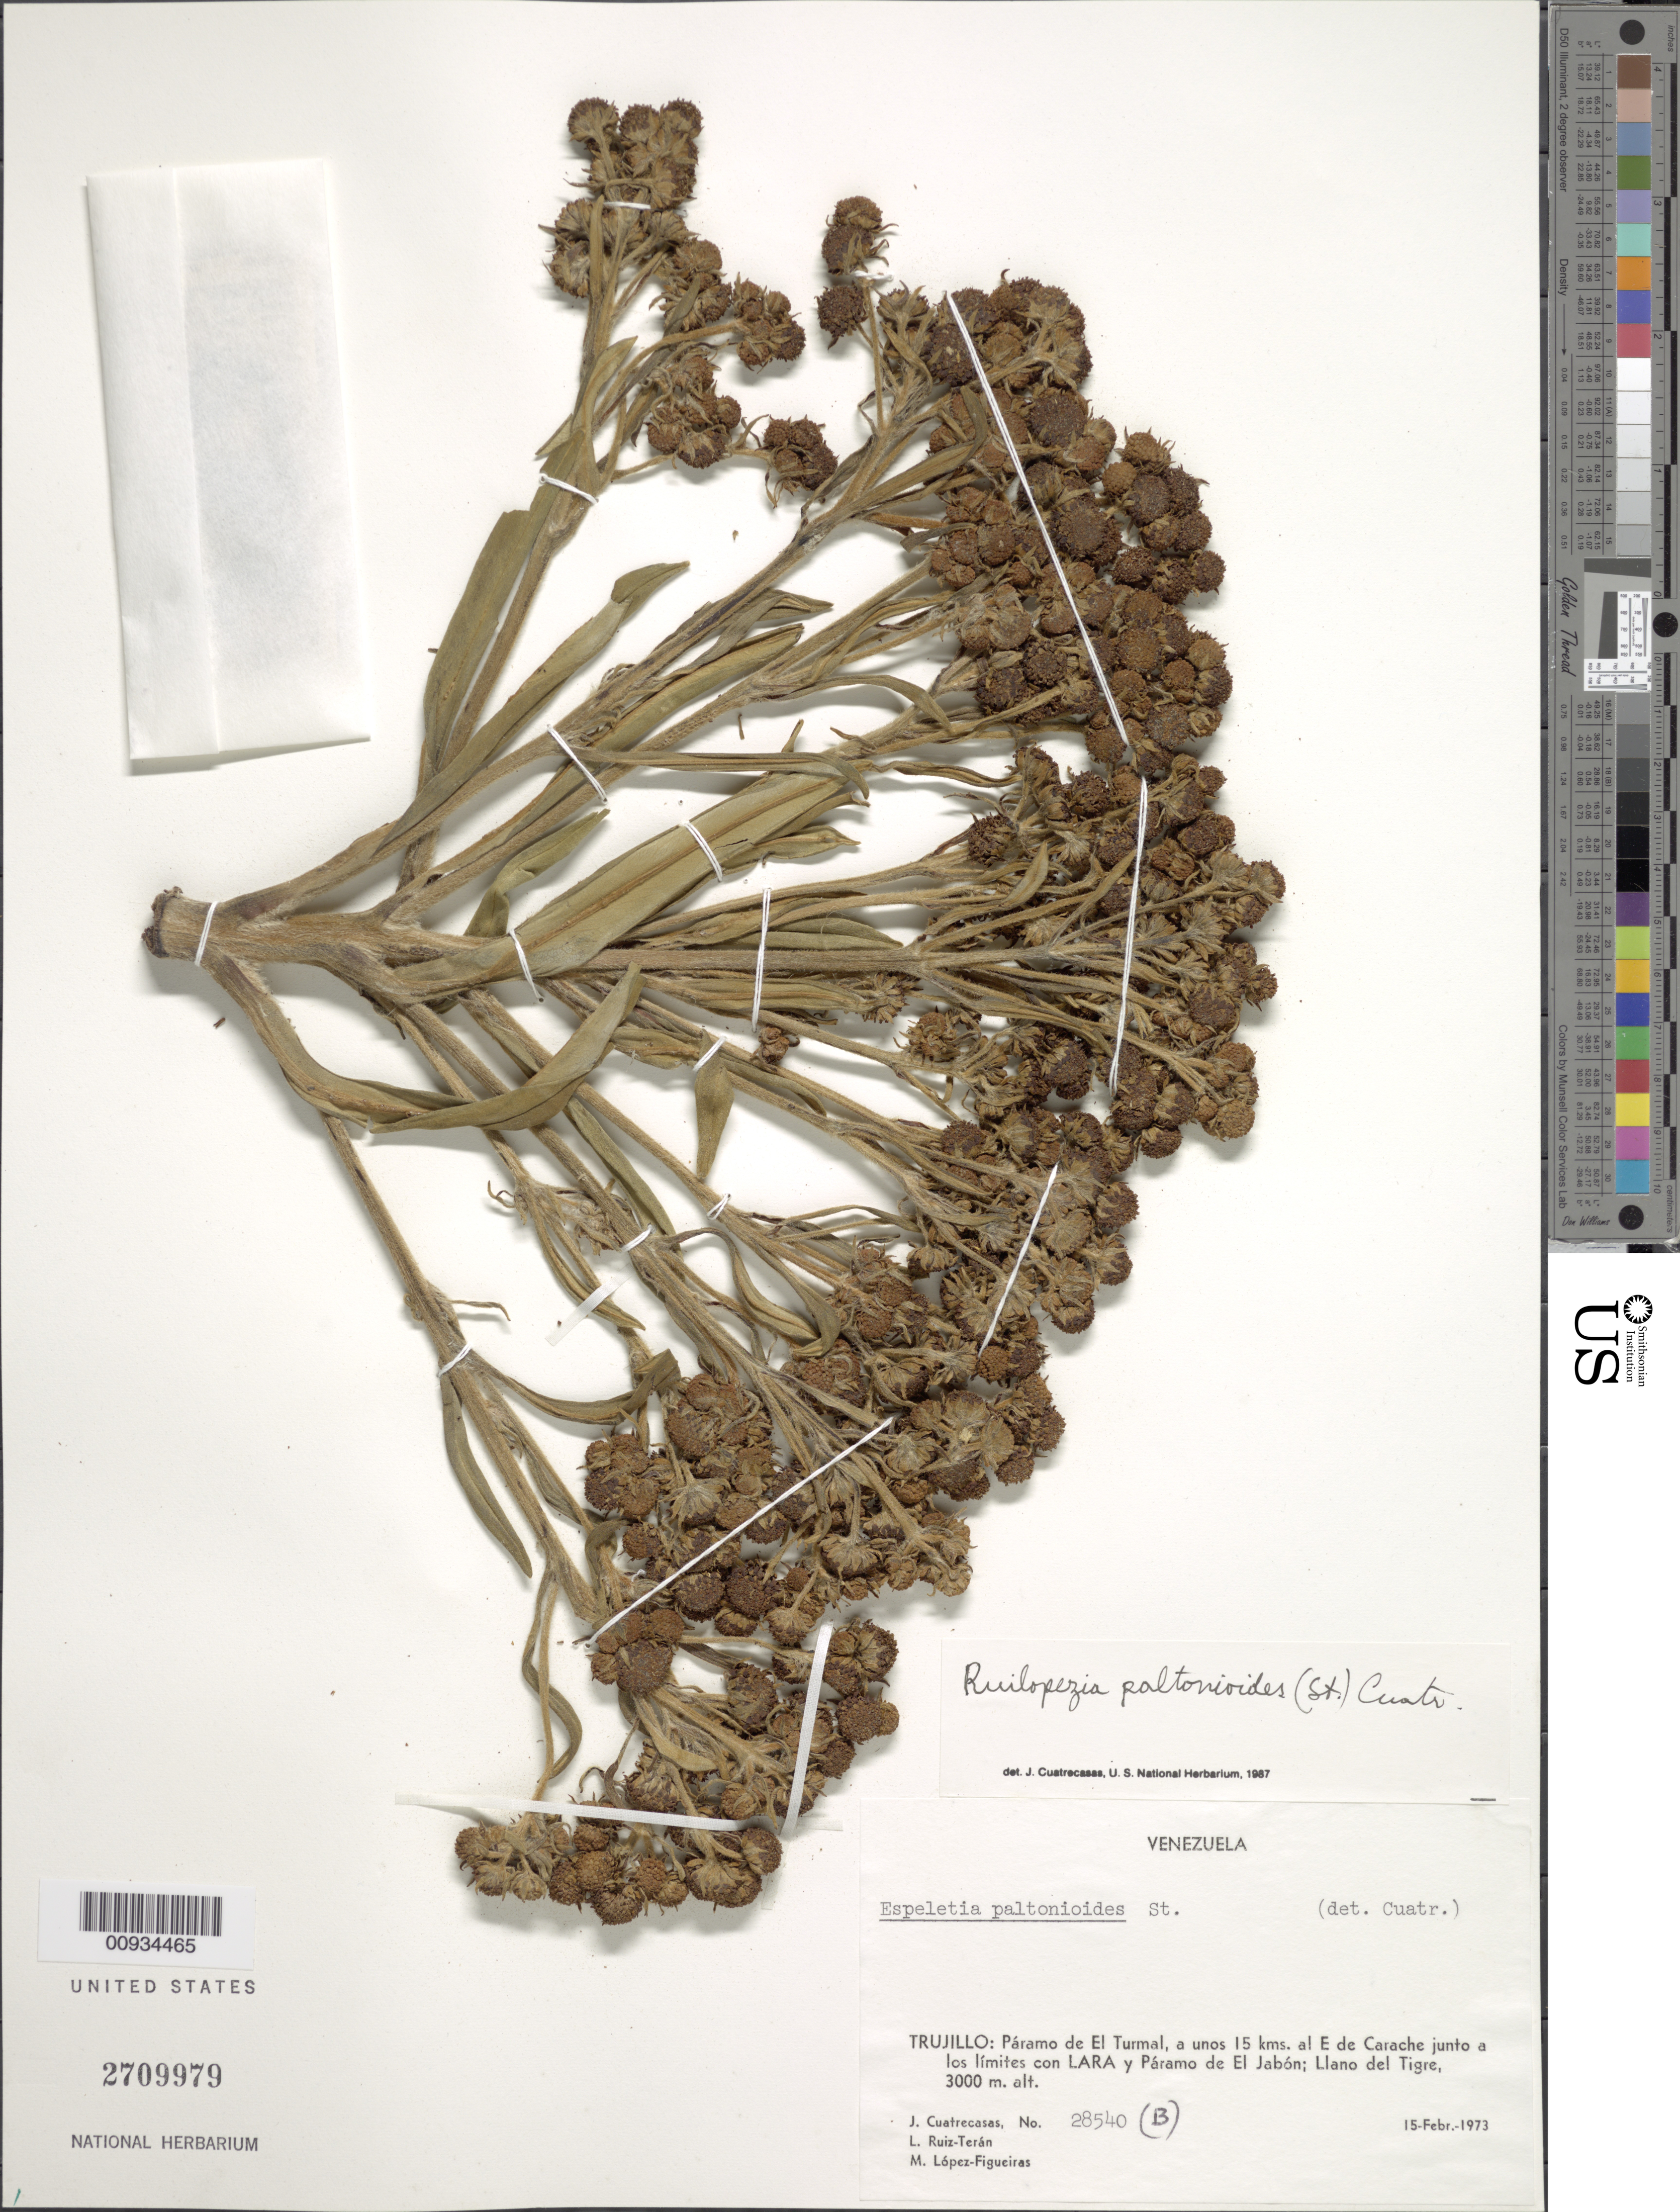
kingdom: Plantae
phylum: Tracheophyta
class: Magnoliopsida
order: Asterales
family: Asteraceae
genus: Ruilopezia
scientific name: Ruilopezia paltonioides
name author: (Standl.) Cuatrec.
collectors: J. Cuatrecasas, L. E. Ruíz-Terán & M. López Figueiras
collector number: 28540B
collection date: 1973-02-15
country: Venezuela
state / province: Trujillo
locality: Paramo de El Turmal, a unos 15 kms al E de Carache junto a los limites con Lara y Paramo de El Jabon, Llano del Tigre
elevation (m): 3000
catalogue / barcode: US 2709979